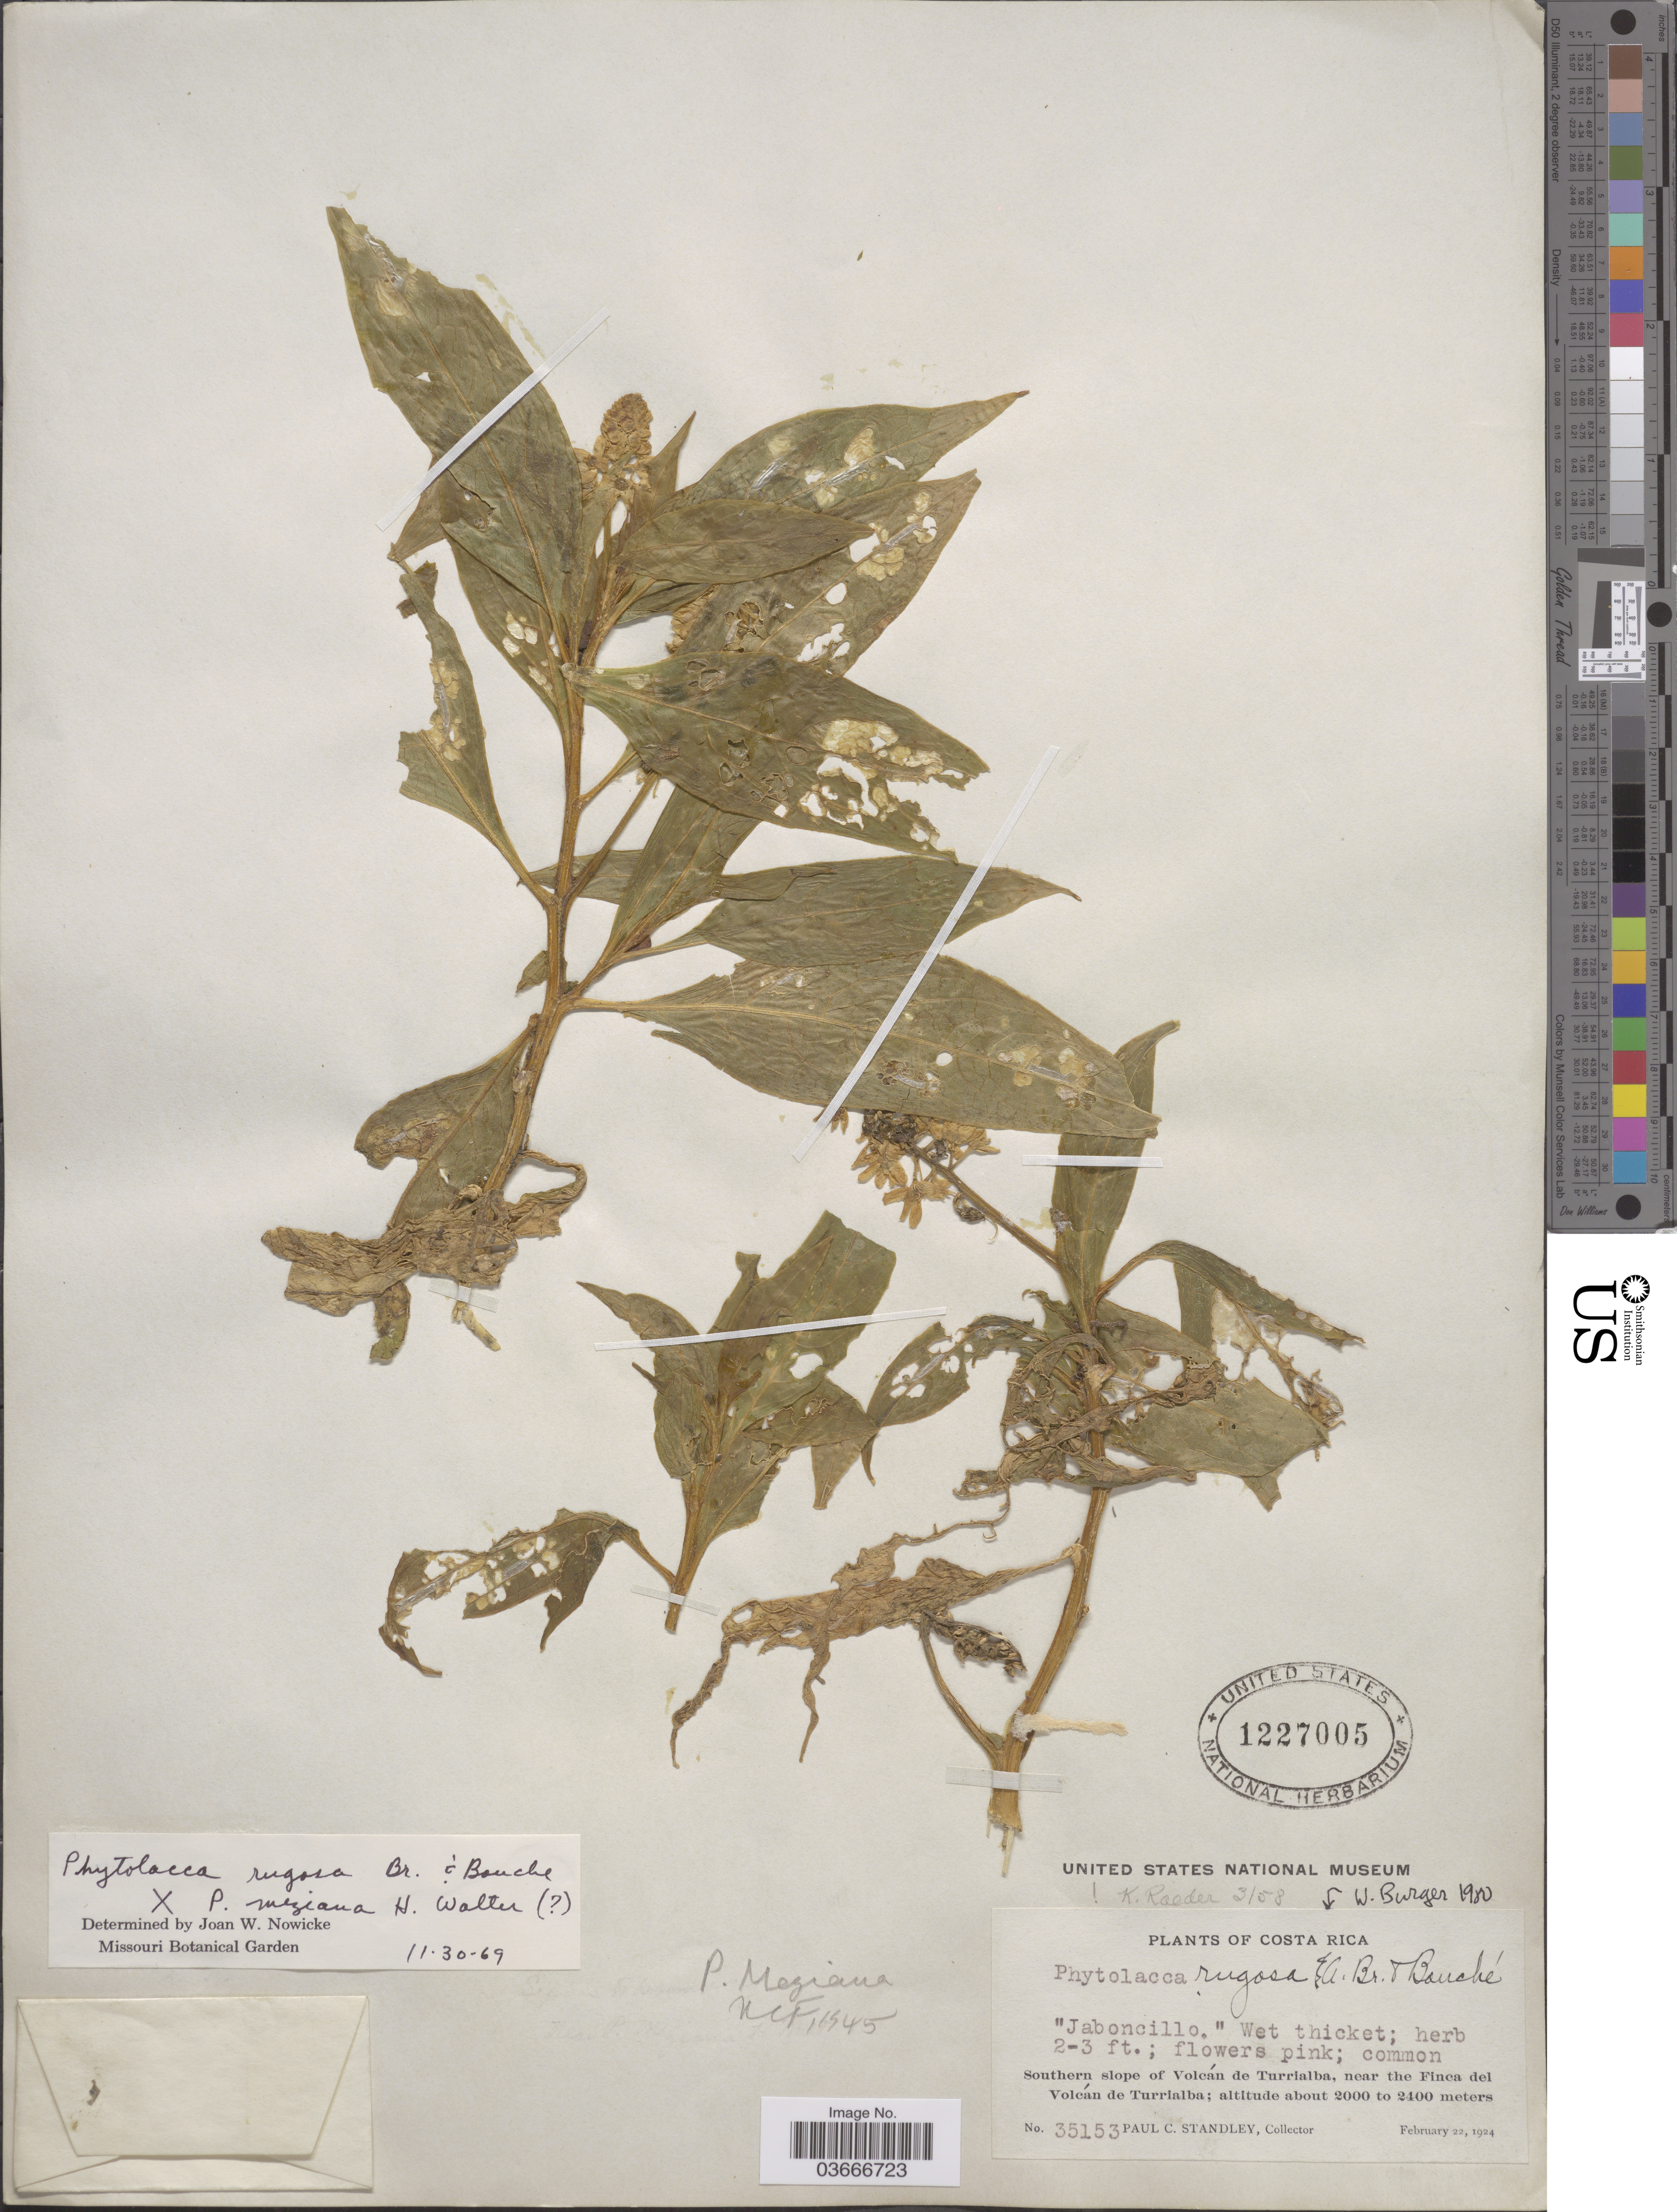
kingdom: Plantae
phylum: Tracheophyta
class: Magnoliopsida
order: Caryophyllales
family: Phytolaccaceae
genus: Phytolacca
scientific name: Phytolacca rugosa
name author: A. Braun & C.D. Bouché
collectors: P. C. Standley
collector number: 35153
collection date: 1924-02-22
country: Costa Rica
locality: Southern slope of Volcán de Turrialba, near the Finca del Volcán de Turrialba.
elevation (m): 2000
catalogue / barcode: US 1227005